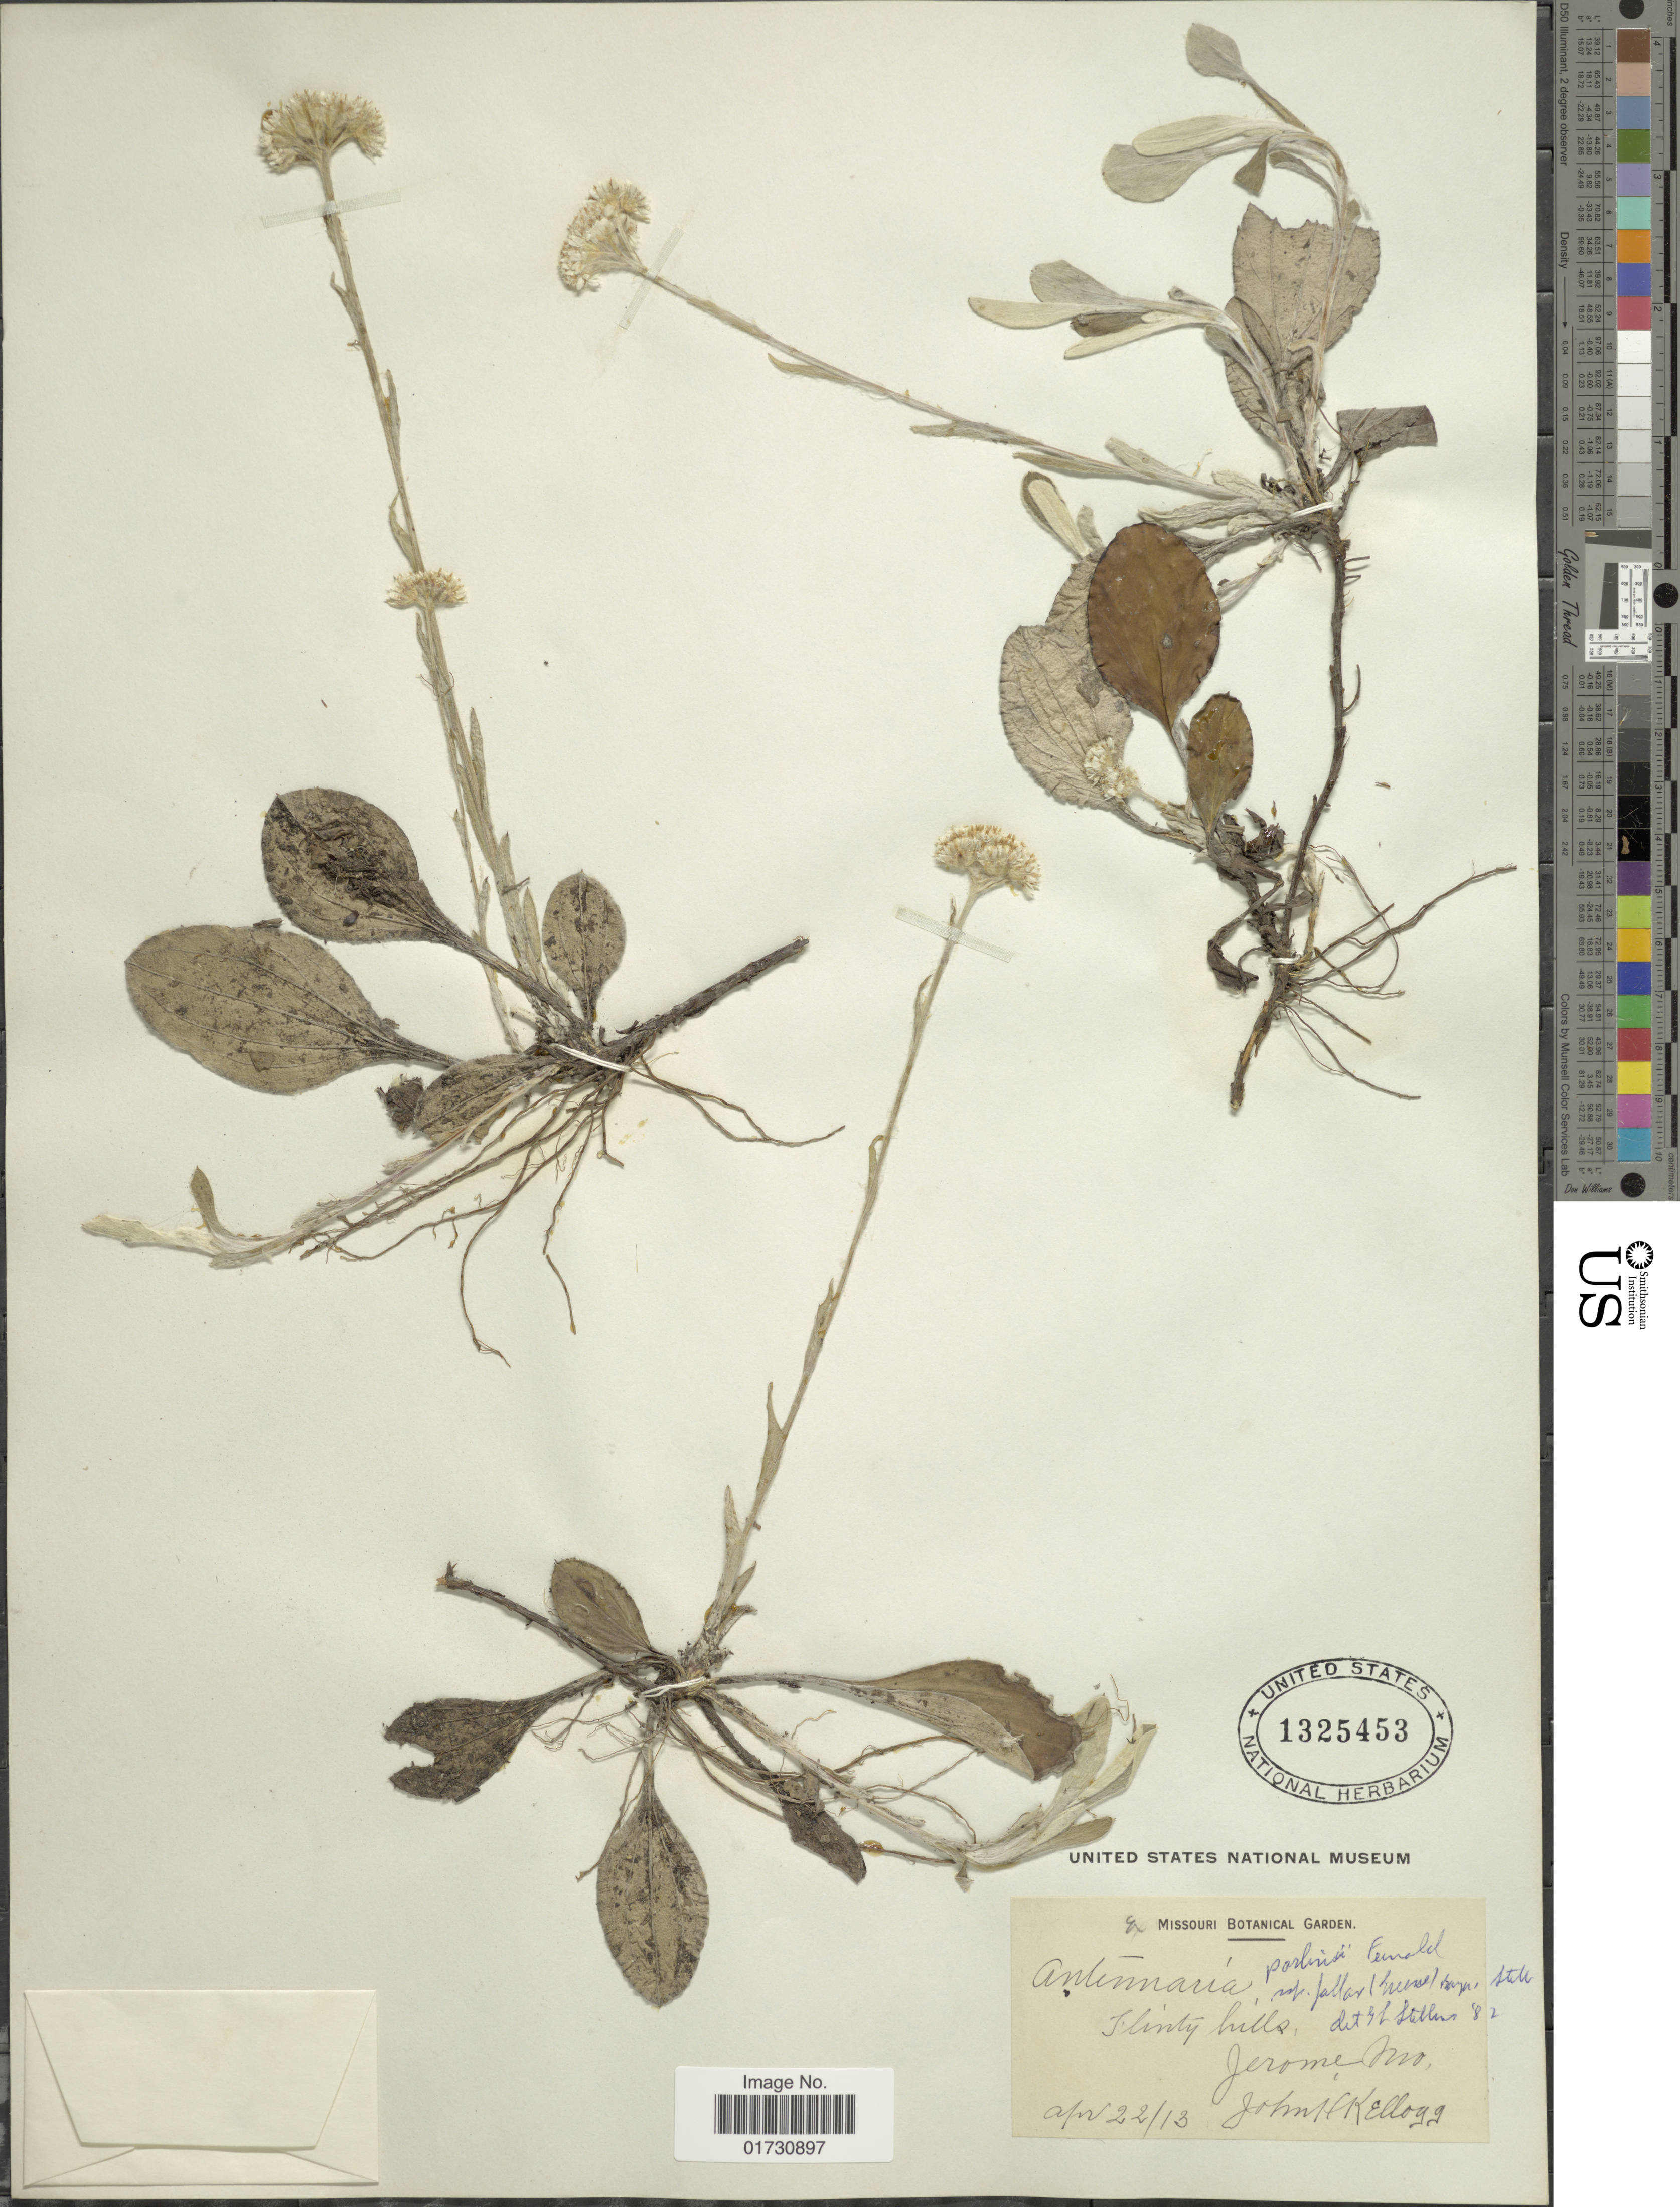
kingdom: Plantae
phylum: Tracheophyta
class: Magnoliopsida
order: Asterales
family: Asteraceae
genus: Antennaria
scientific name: Antennaria fallax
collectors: J. H. Kellogg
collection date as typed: Transcribed d/m/y: 22/4/13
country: United States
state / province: Missouri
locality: Jerome, Mo.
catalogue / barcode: US 1325453